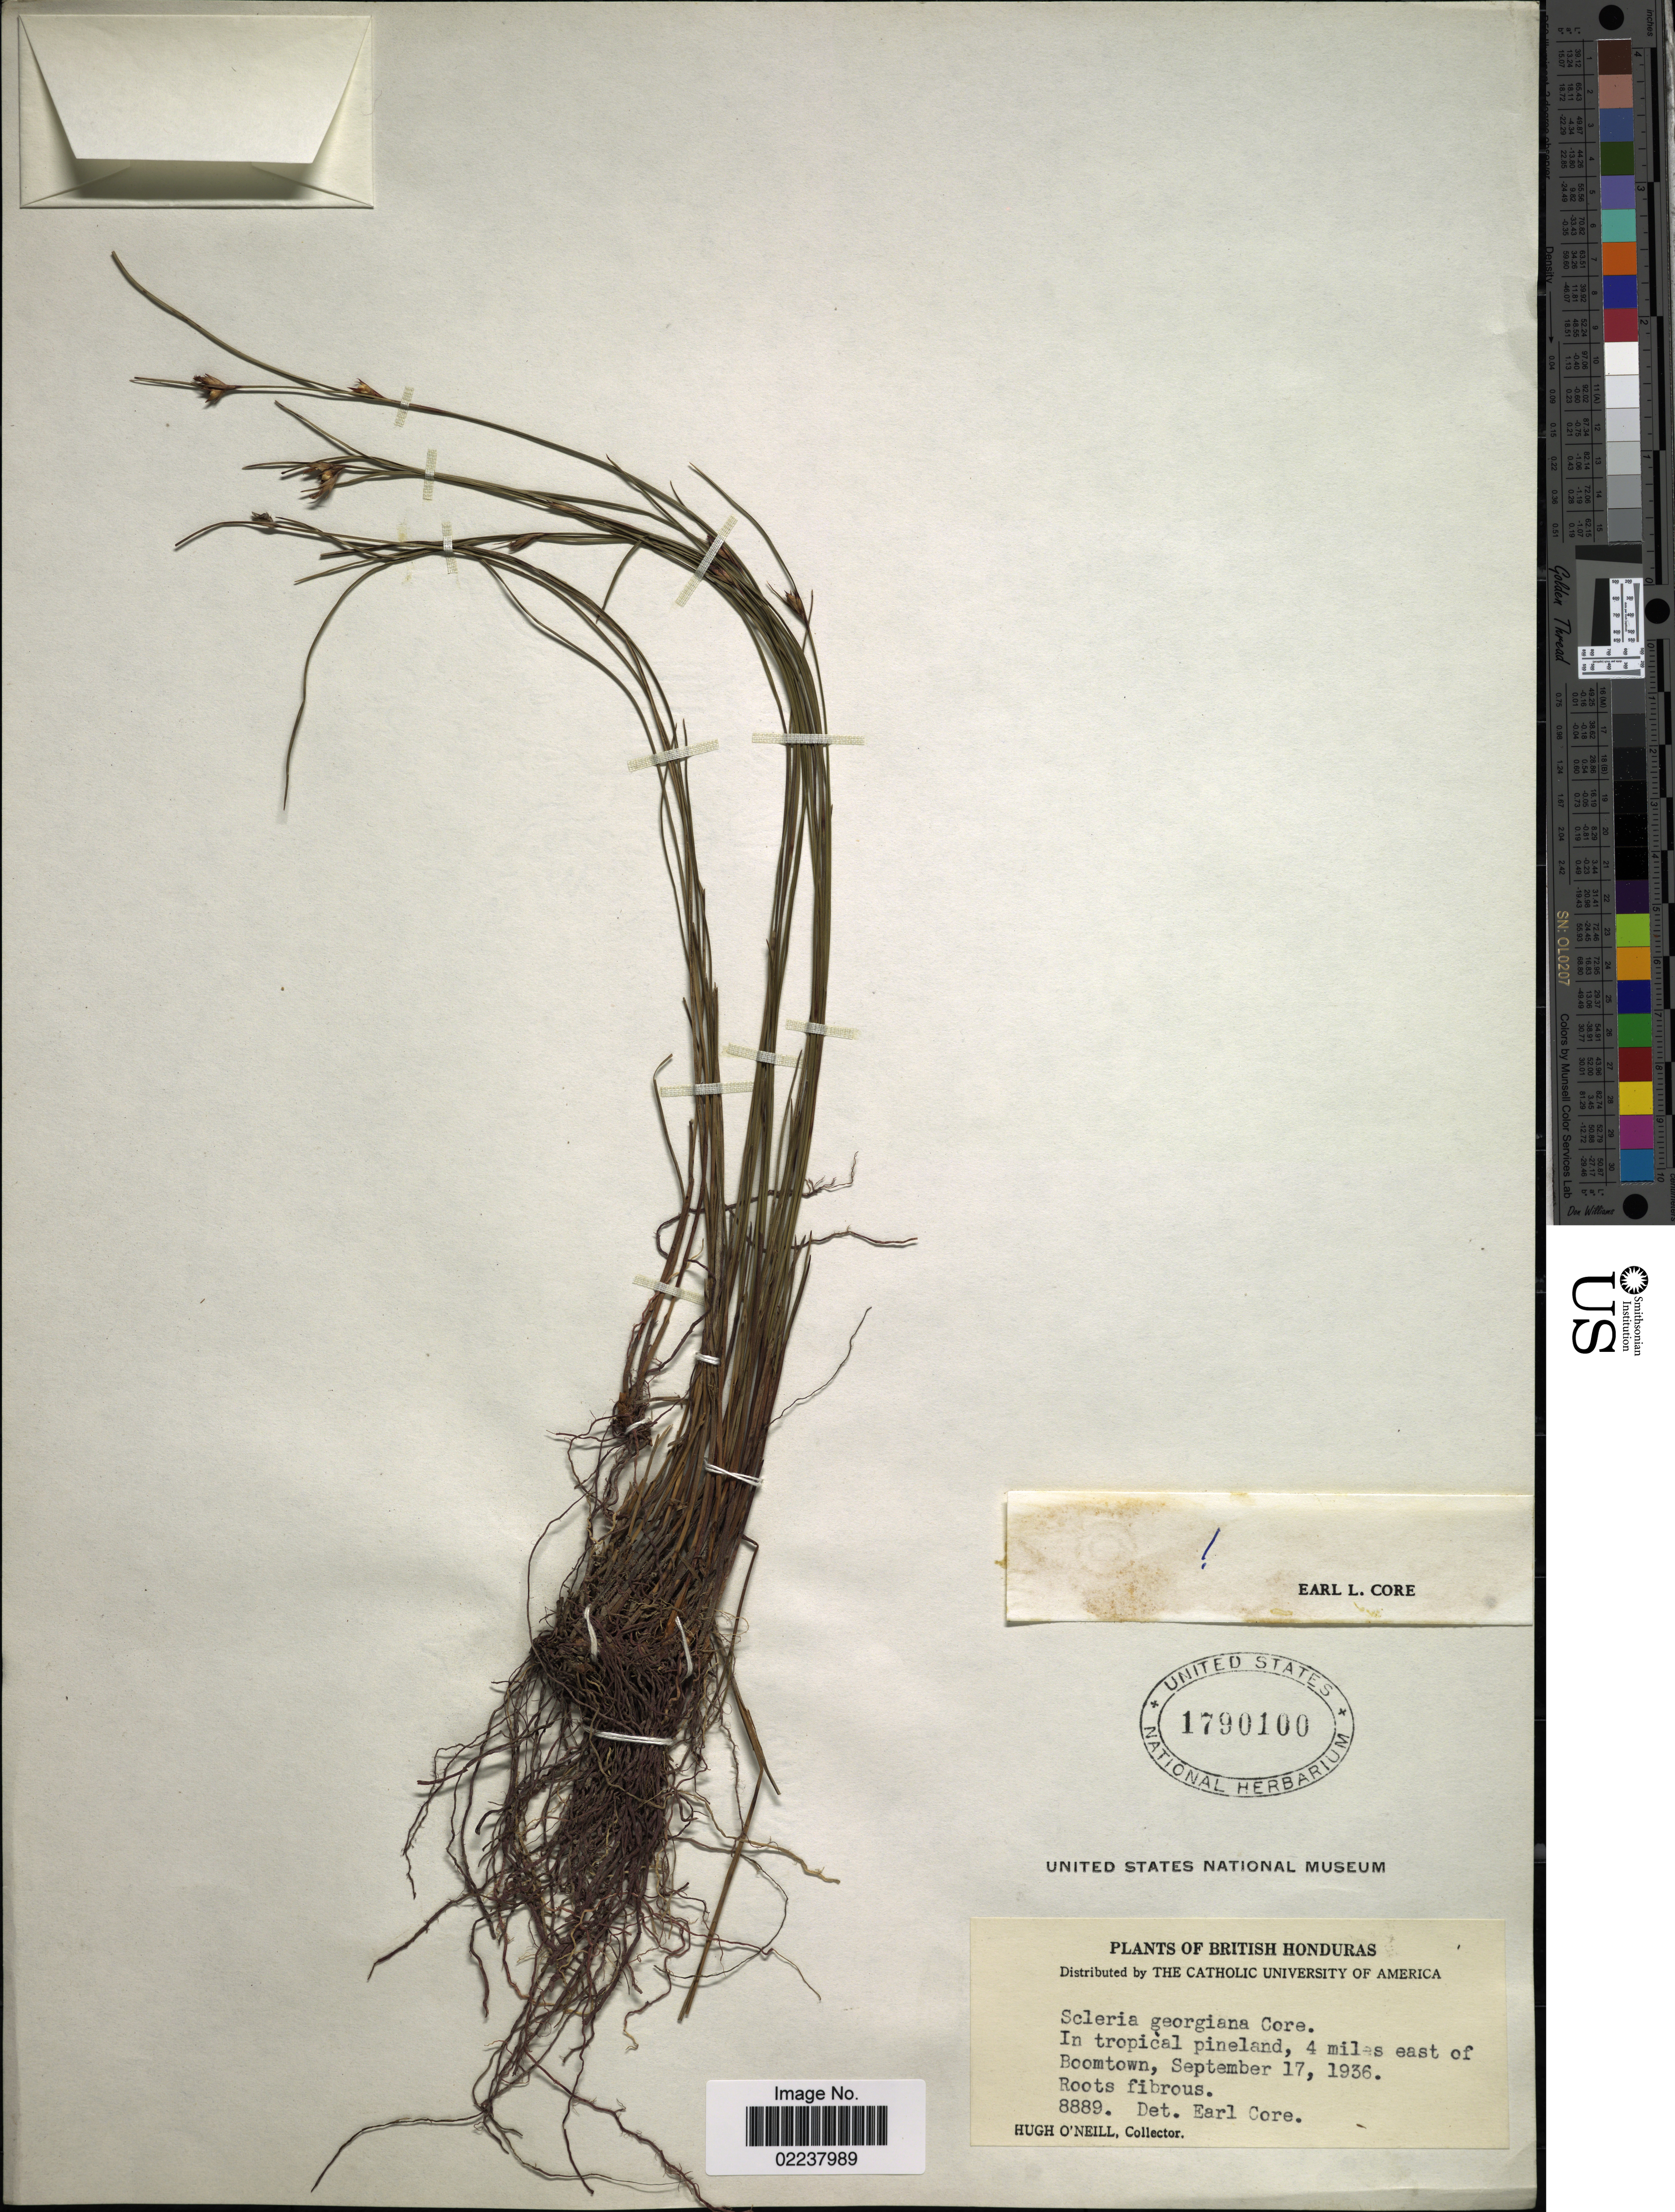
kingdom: Plantae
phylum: Tracheophyta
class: Liliopsida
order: Poales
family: Cyperaceae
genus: Scleria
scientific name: Scleria georgiana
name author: Core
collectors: H. O'Neill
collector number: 8889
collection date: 1936-09-17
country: Belize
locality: British Honduras, In tropical pineland, 4 miles east of Boomtown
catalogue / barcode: US 1790100